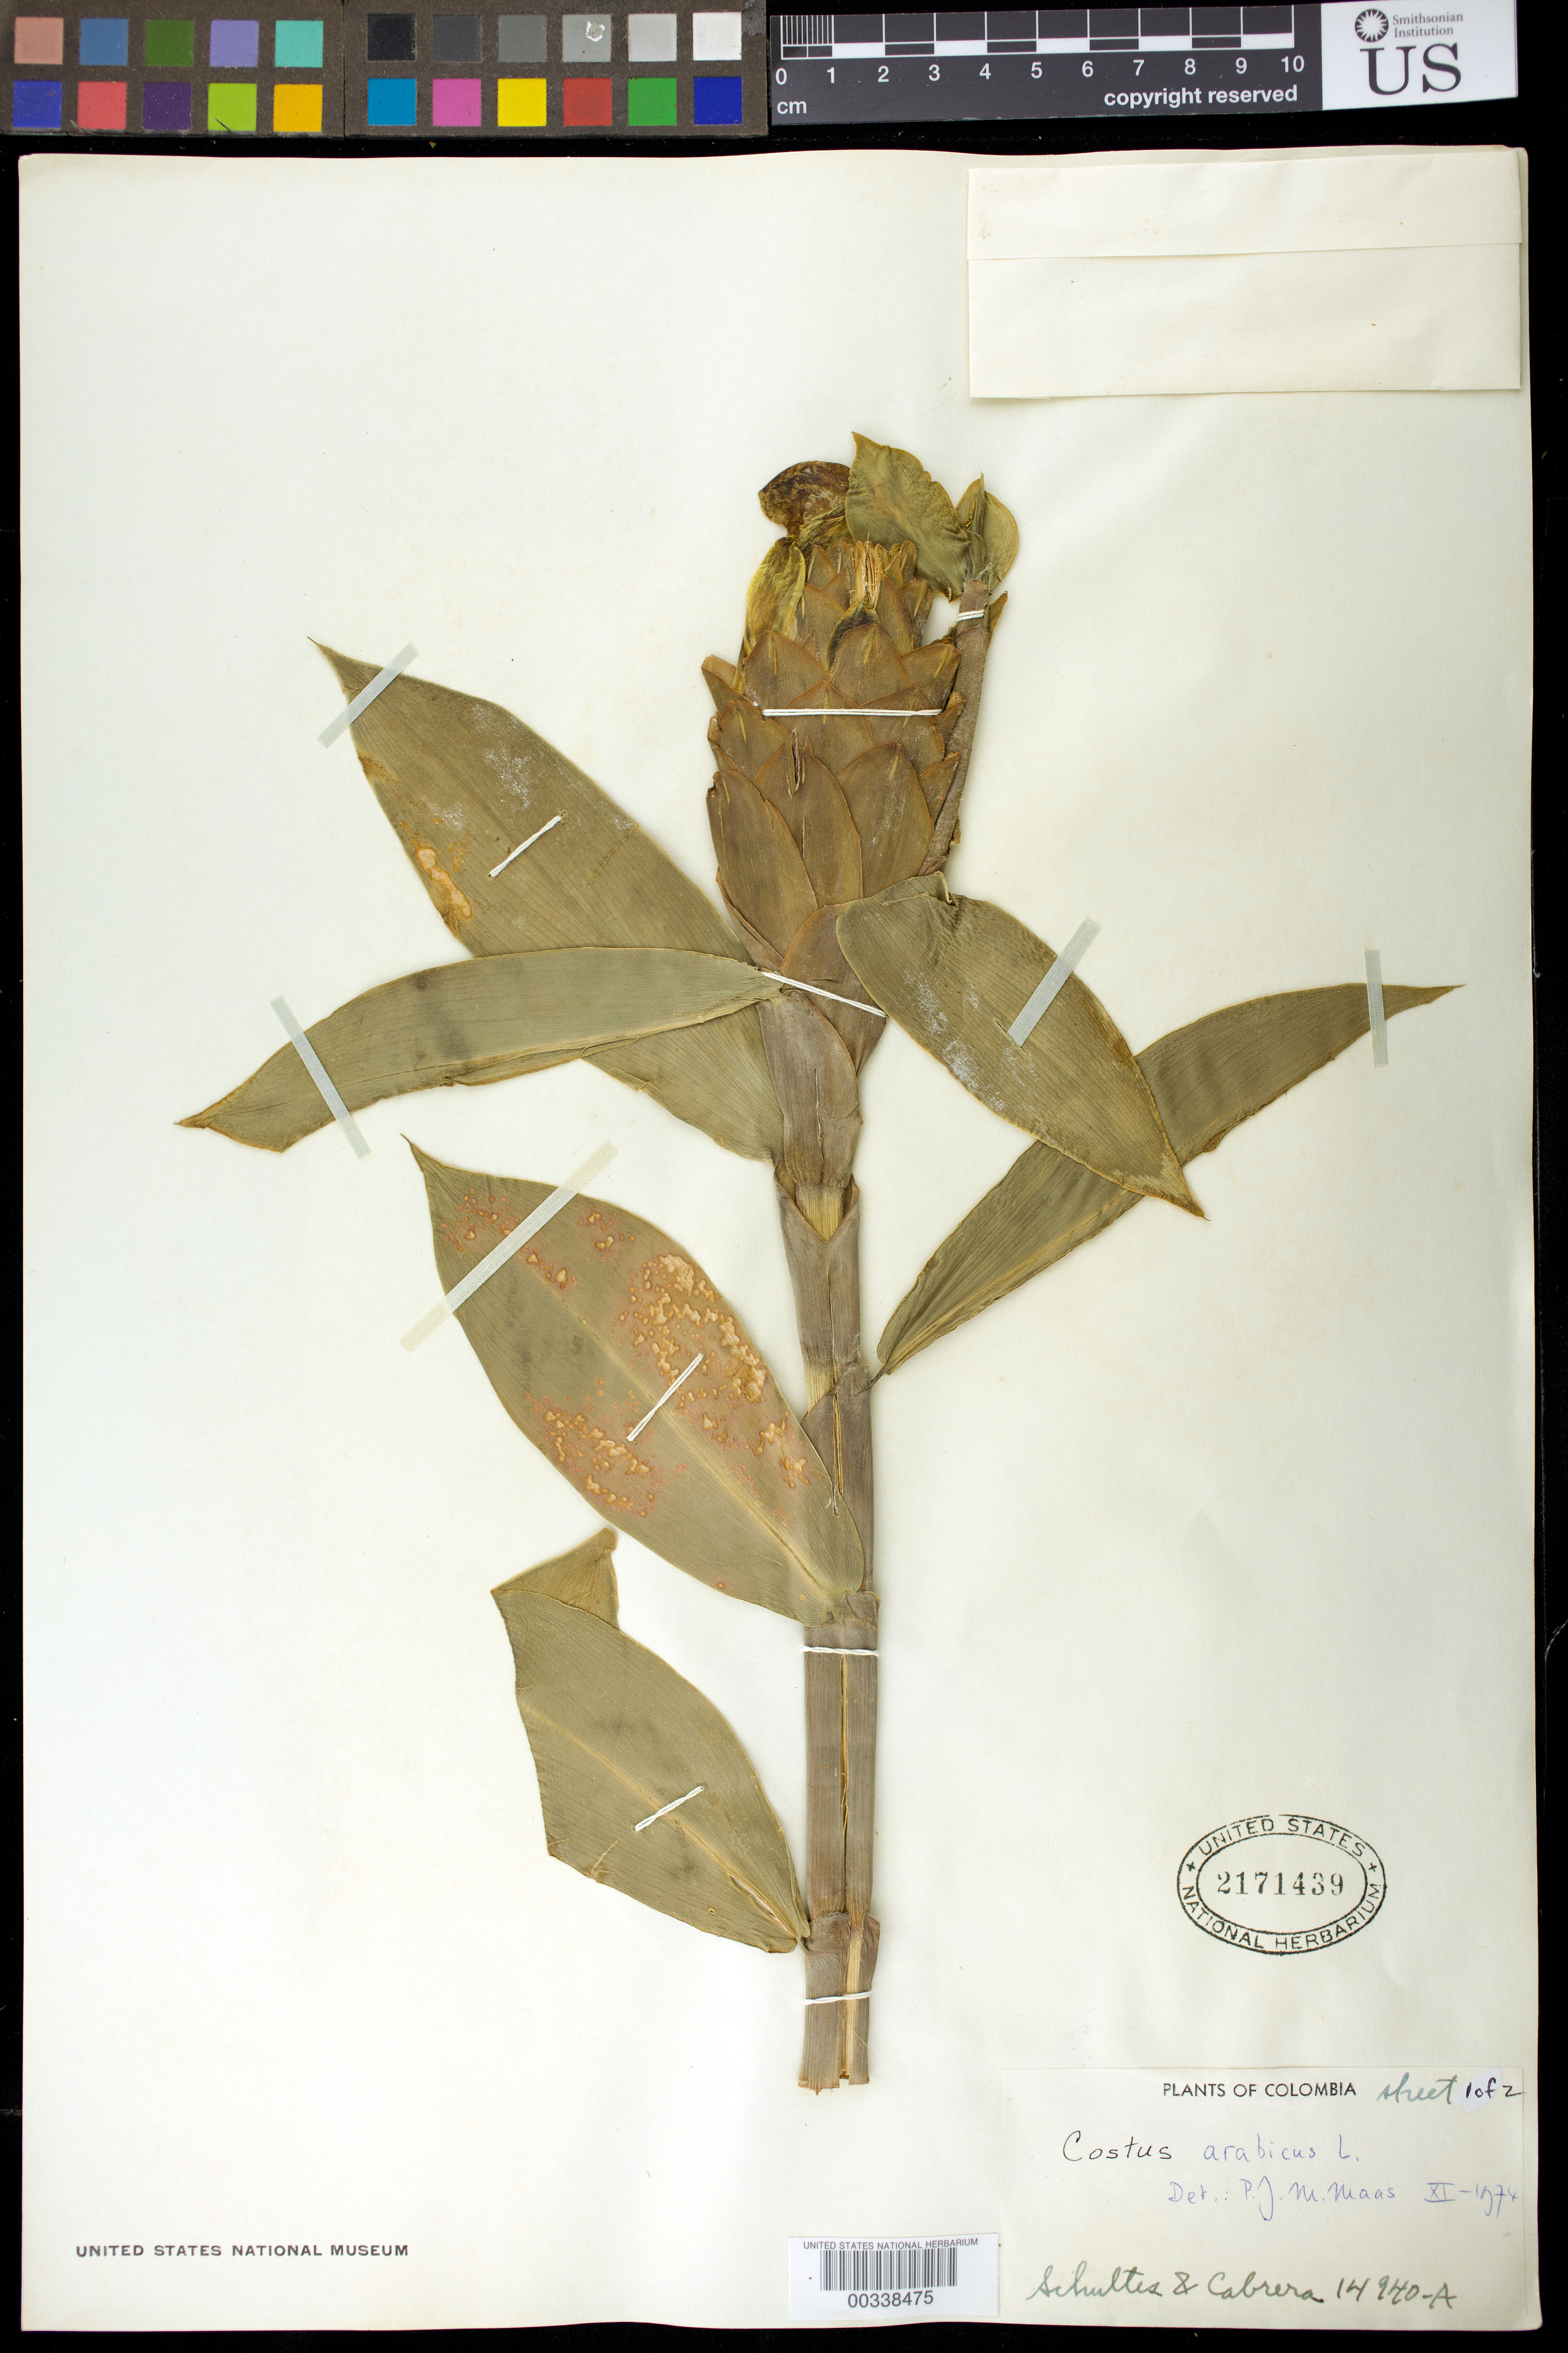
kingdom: Plantae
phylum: Tracheophyta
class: Liliopsida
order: Zingiberales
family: Costaceae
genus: Costus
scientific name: Costus arabicus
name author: L.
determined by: Maas, Paul J. M.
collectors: R. E. Schultes & I. Cabrera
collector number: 14940a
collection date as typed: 21 Jan 1952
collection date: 1952-01-21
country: Colombia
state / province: Amazônas / Vaupés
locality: Rio Apaporis: Raudal de Jirijirimo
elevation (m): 274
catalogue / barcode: US 2171439